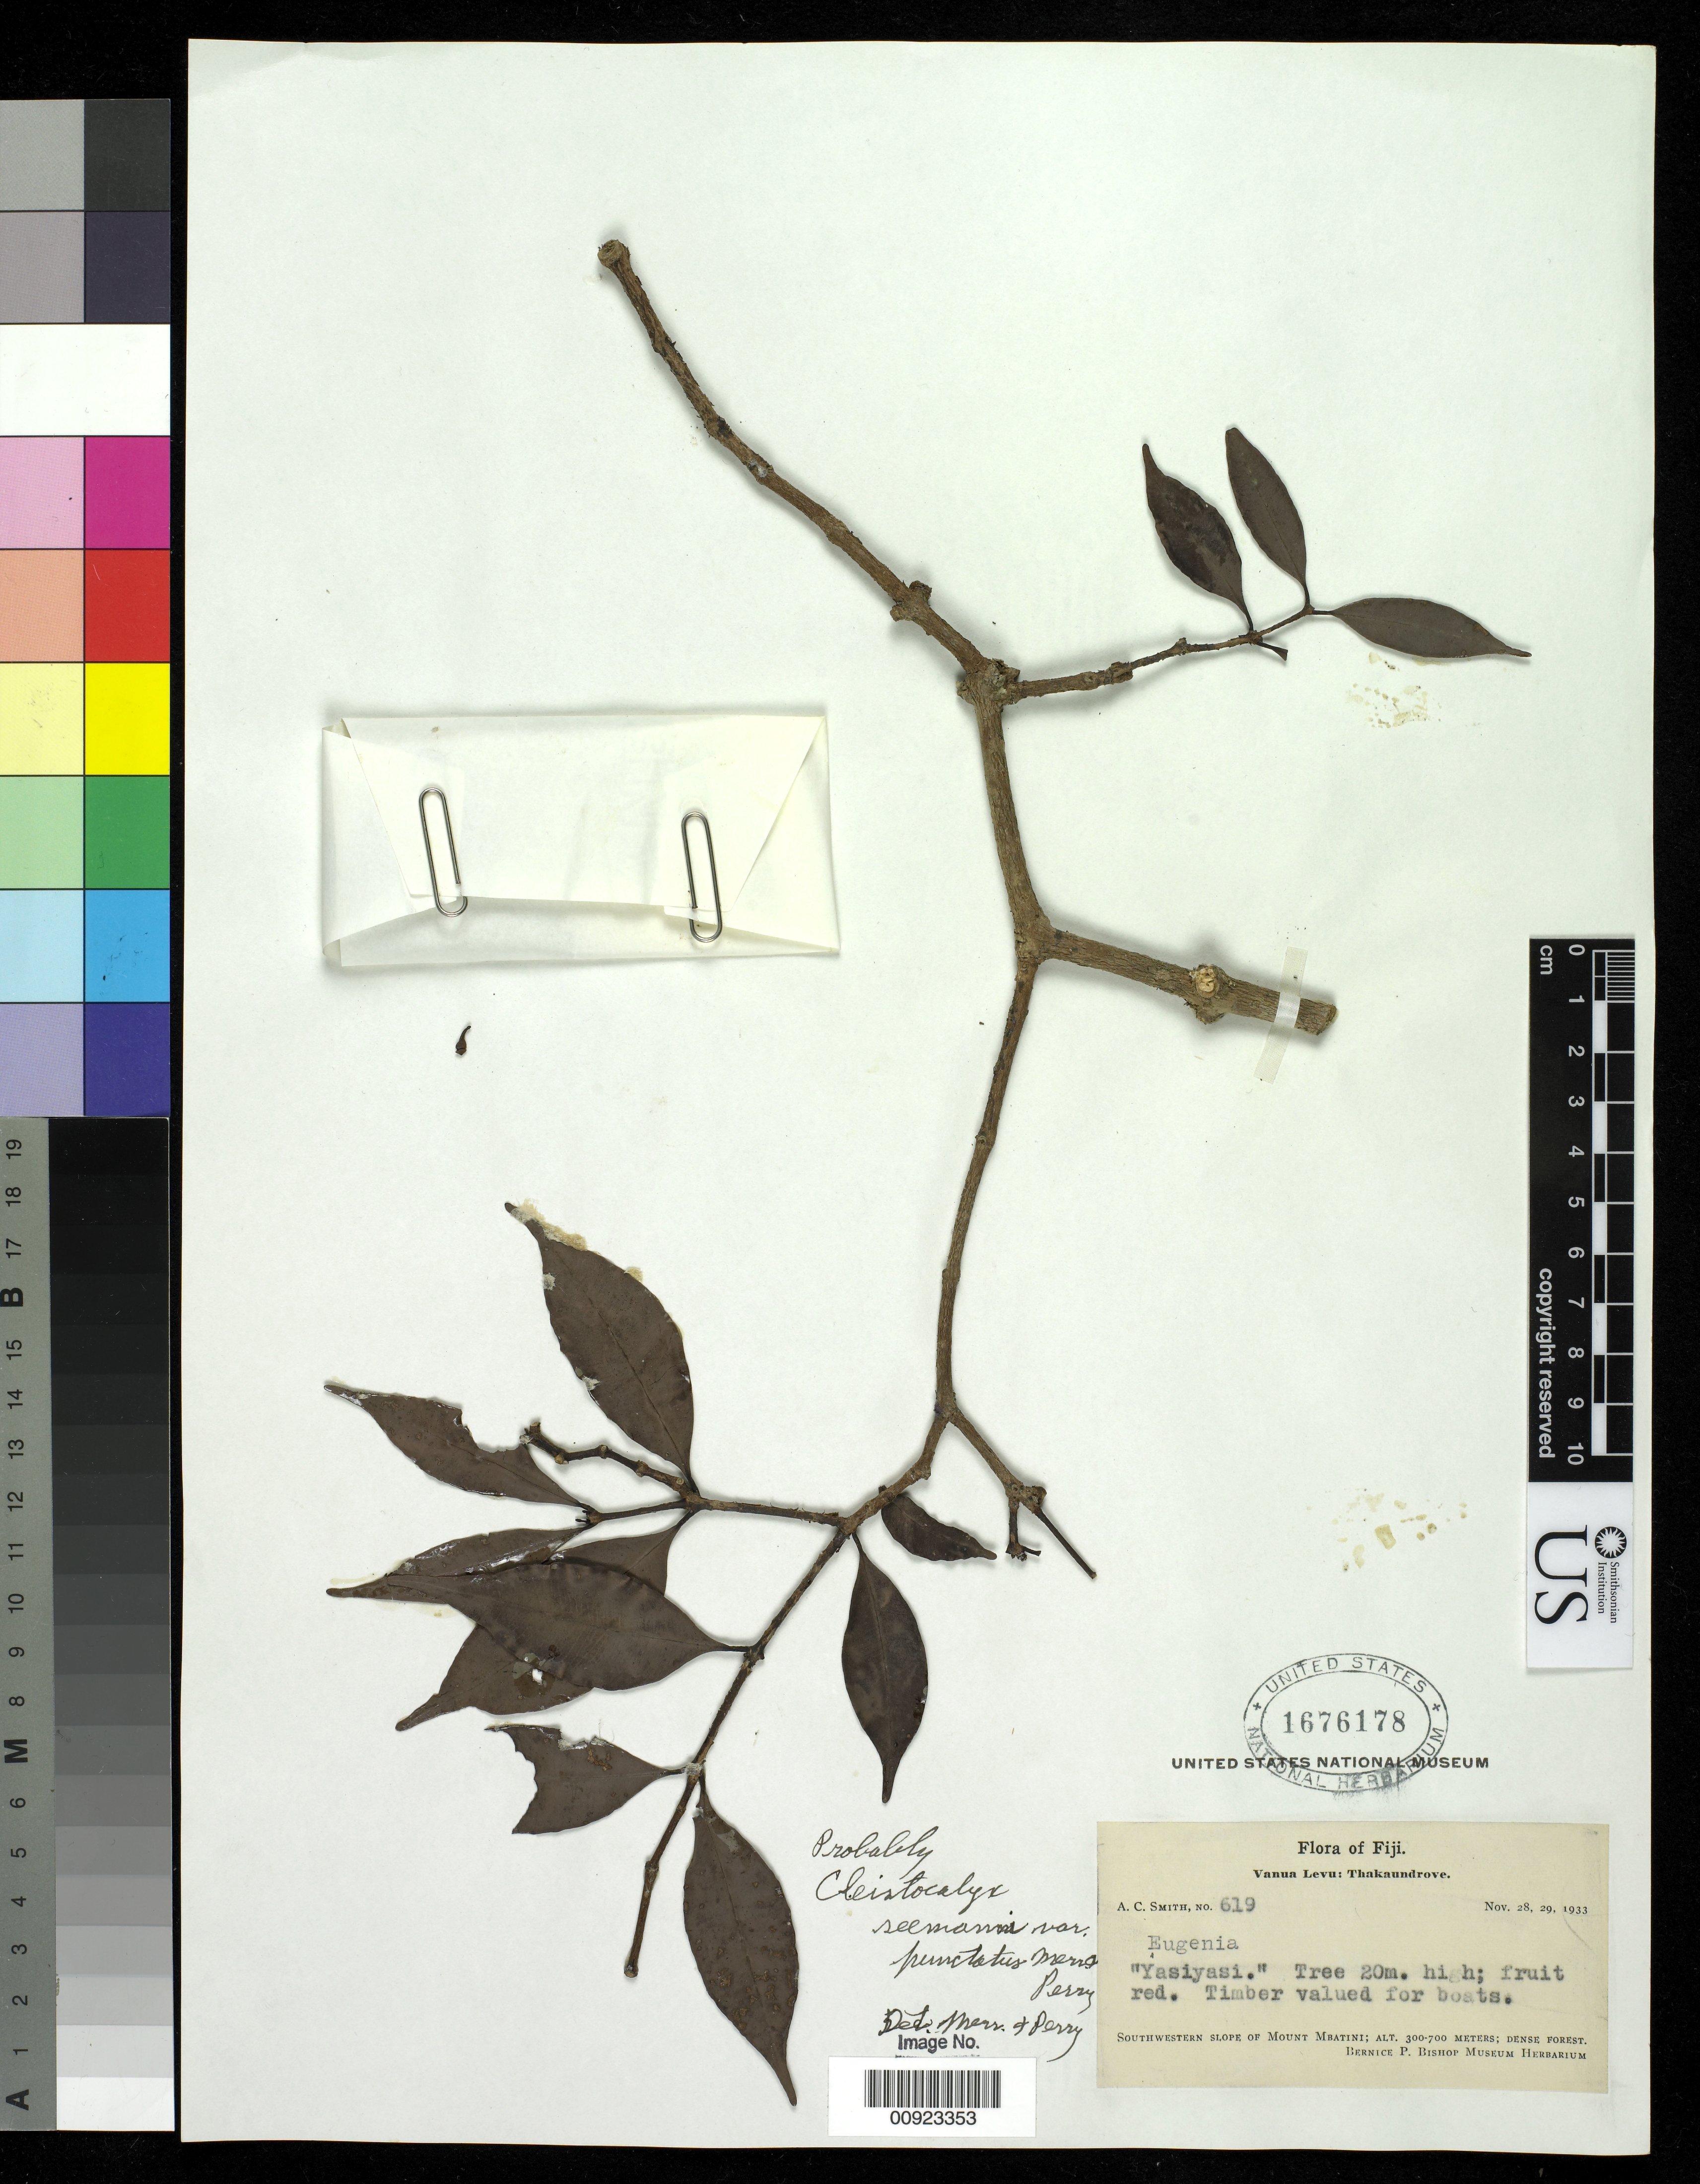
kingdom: Plantae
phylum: Tracheophyta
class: Magnoliopsida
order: Myrtales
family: Myrtaceae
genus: Syzygium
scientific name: Syzygium seemannii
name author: (A. Gray) Craven & Biffin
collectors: C. A. Smith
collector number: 619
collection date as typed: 28 Nov 1933 to 29 Nov 1933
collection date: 1933-11-28/1933-11-29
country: Fiji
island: Vanua Levu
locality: Thakaundrove, Southwestern slope of Mount Mbatini.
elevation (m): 300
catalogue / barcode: US 1676178